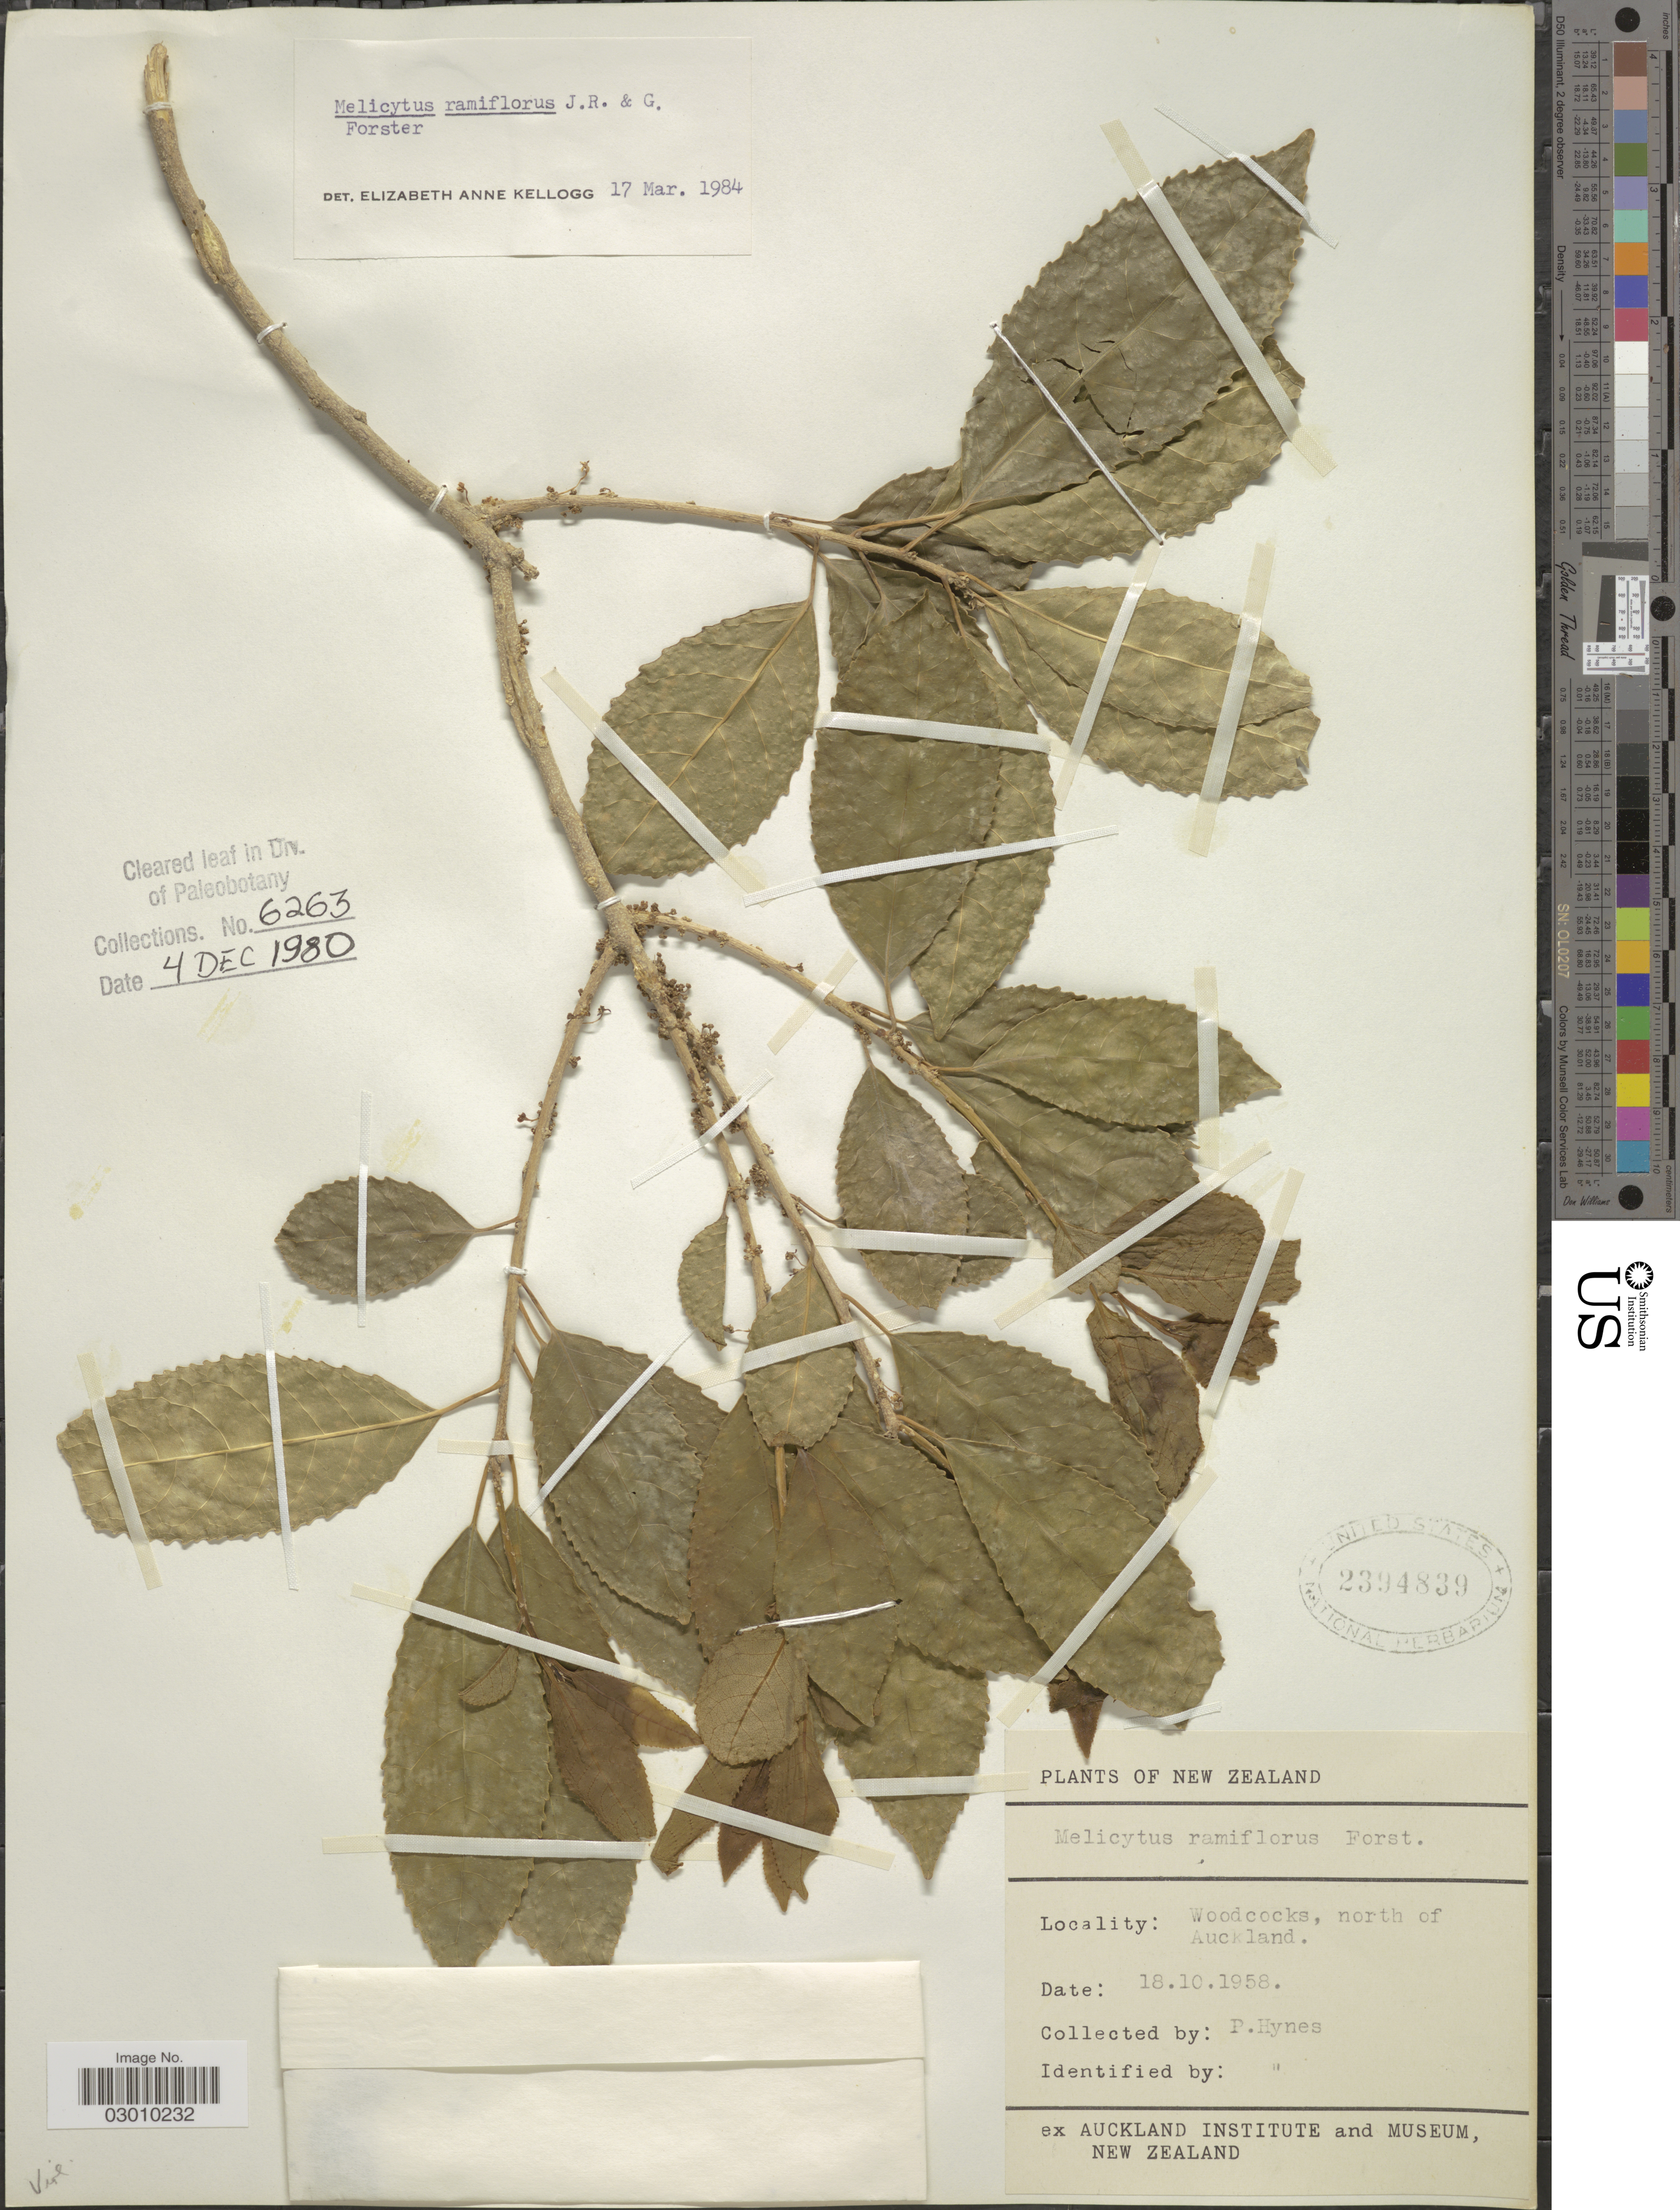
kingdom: Plantae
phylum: Tracheophyta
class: Magnoliopsida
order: Malpighiales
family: Violaceae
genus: Melicytus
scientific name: Melicytus ramiflorus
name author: J.R. Forst. & G. Forst.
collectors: P. Hynes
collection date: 1958-10-18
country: New Zealand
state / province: Auckland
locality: Woodcocks, north of Auckland.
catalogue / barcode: US 2394839